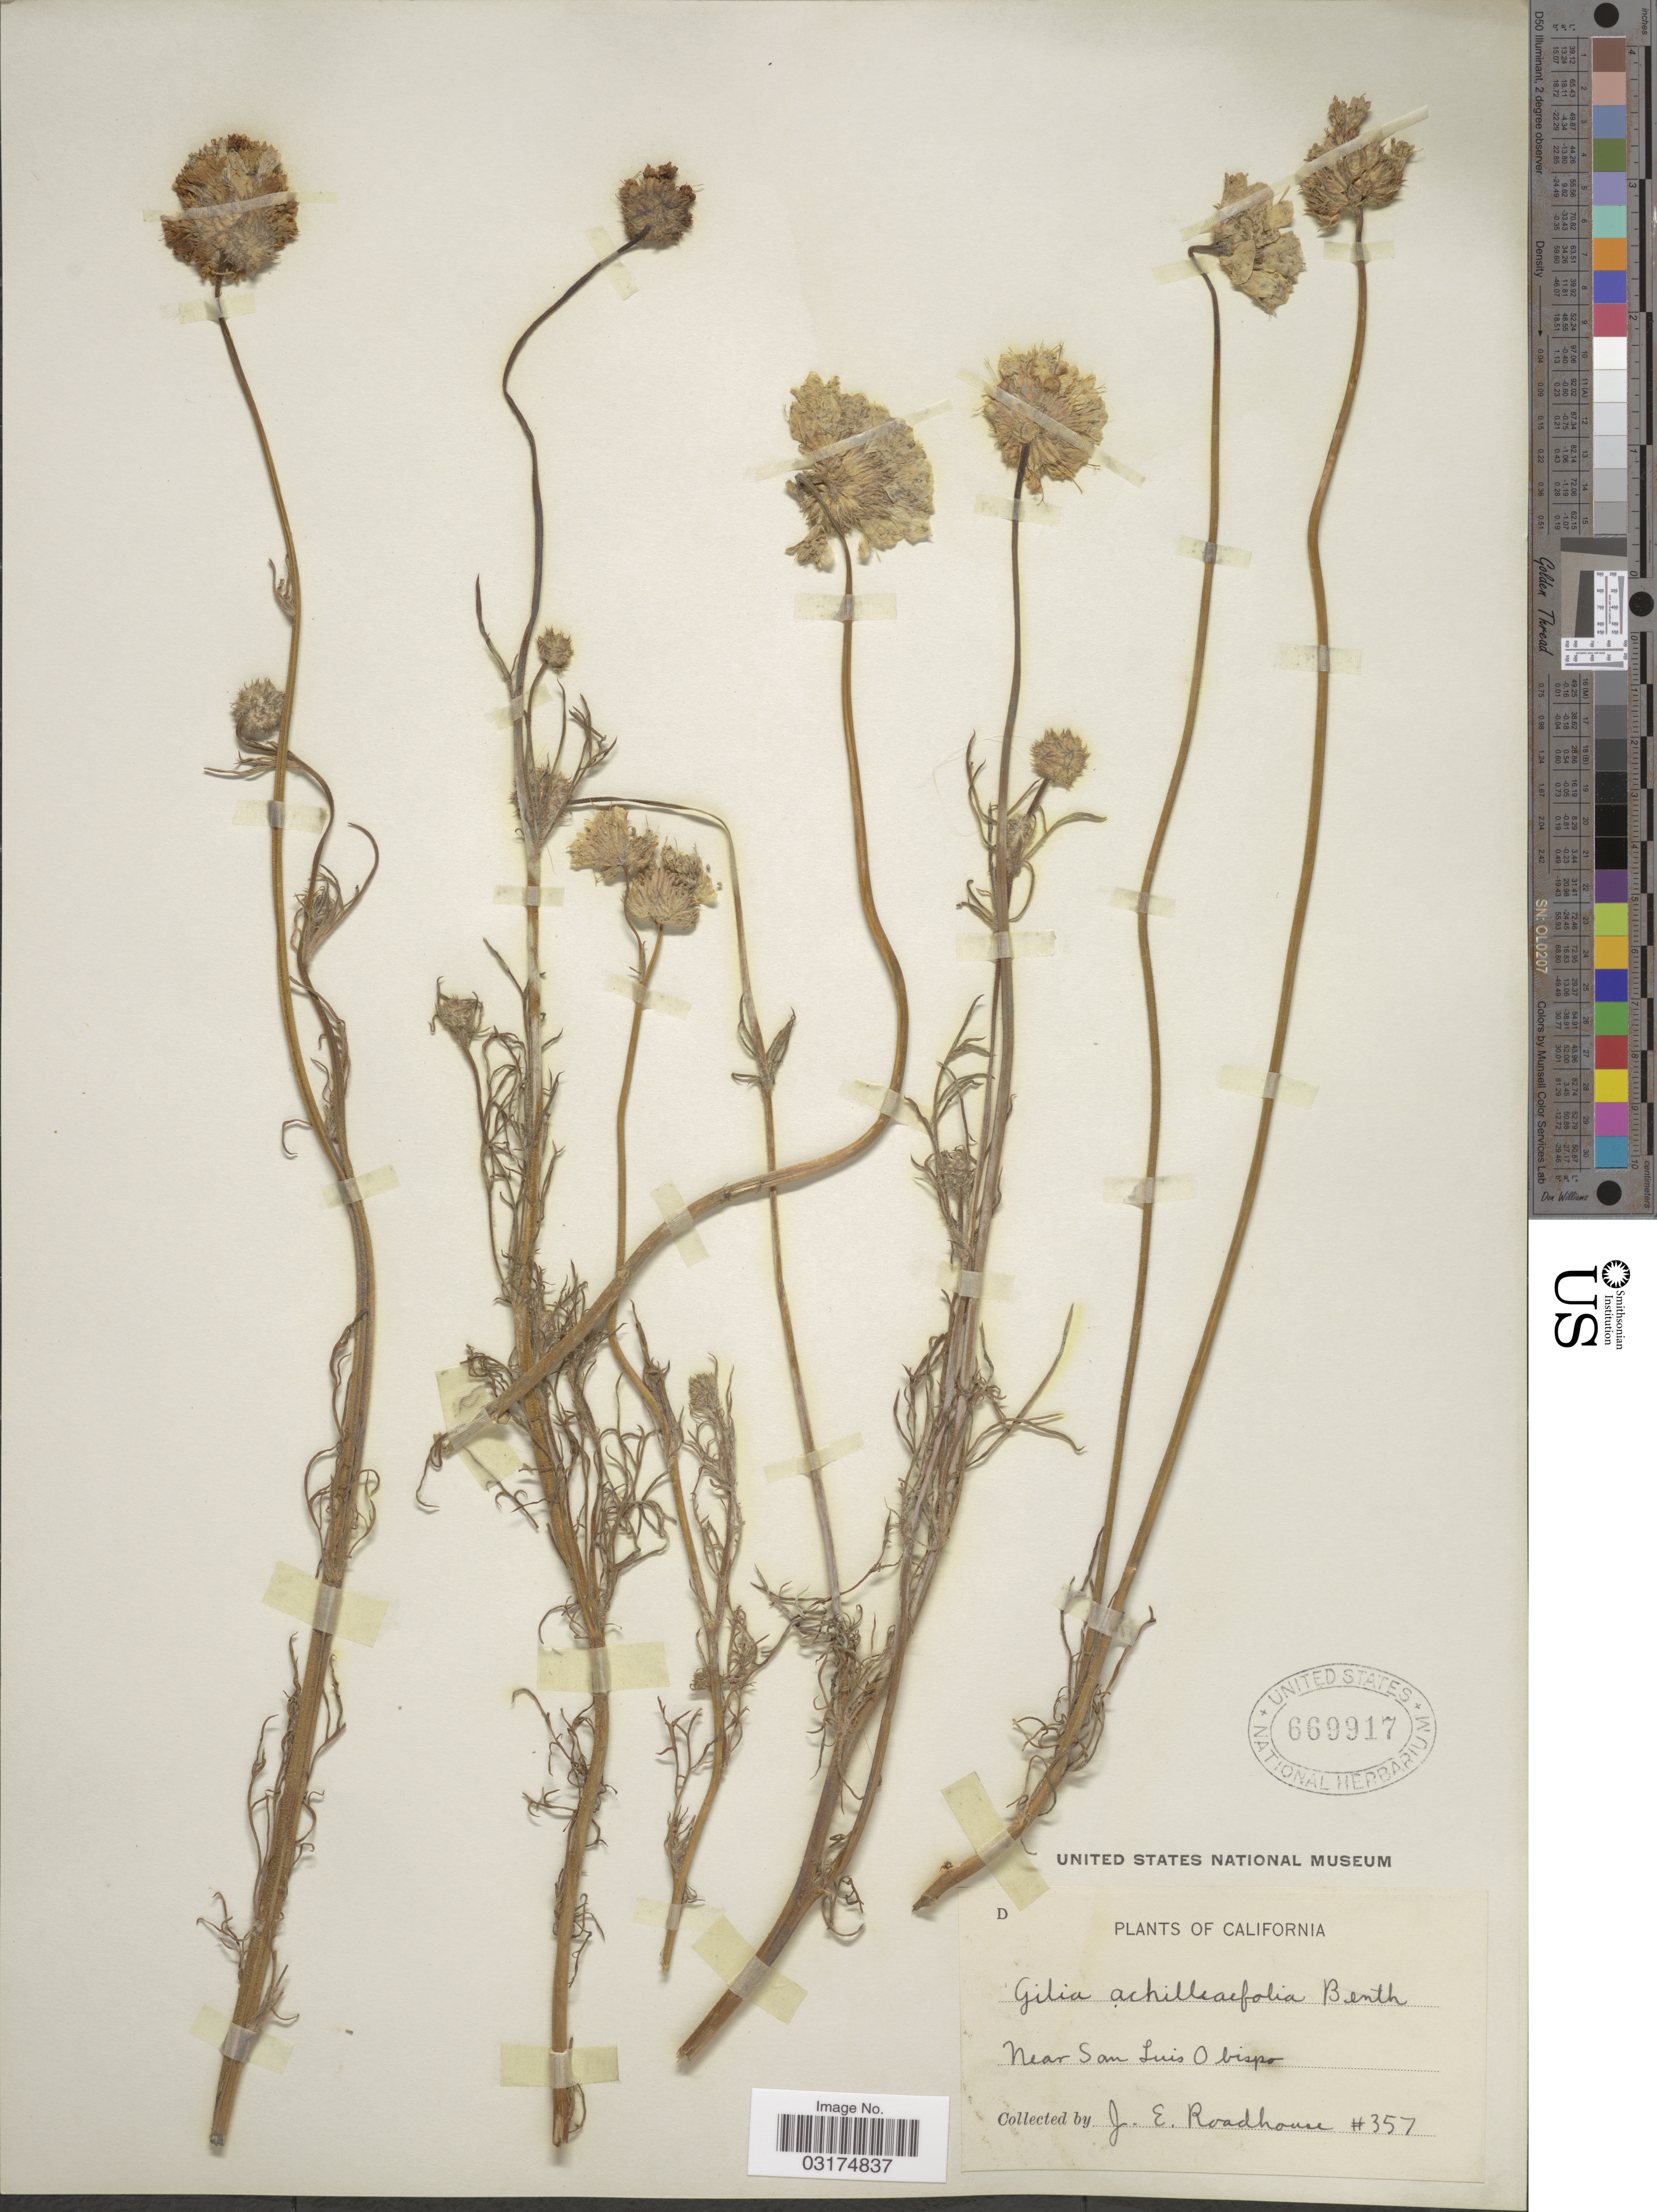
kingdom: Plantae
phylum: Tracheophyta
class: Magnoliopsida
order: Ericales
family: Polemoniaceae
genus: Gilia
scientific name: Gilia achilleifolia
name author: Benth.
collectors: J. Roadhouse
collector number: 357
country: United States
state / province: California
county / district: San Luis Obispo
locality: Near San Luis Obispo.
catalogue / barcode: US 669917